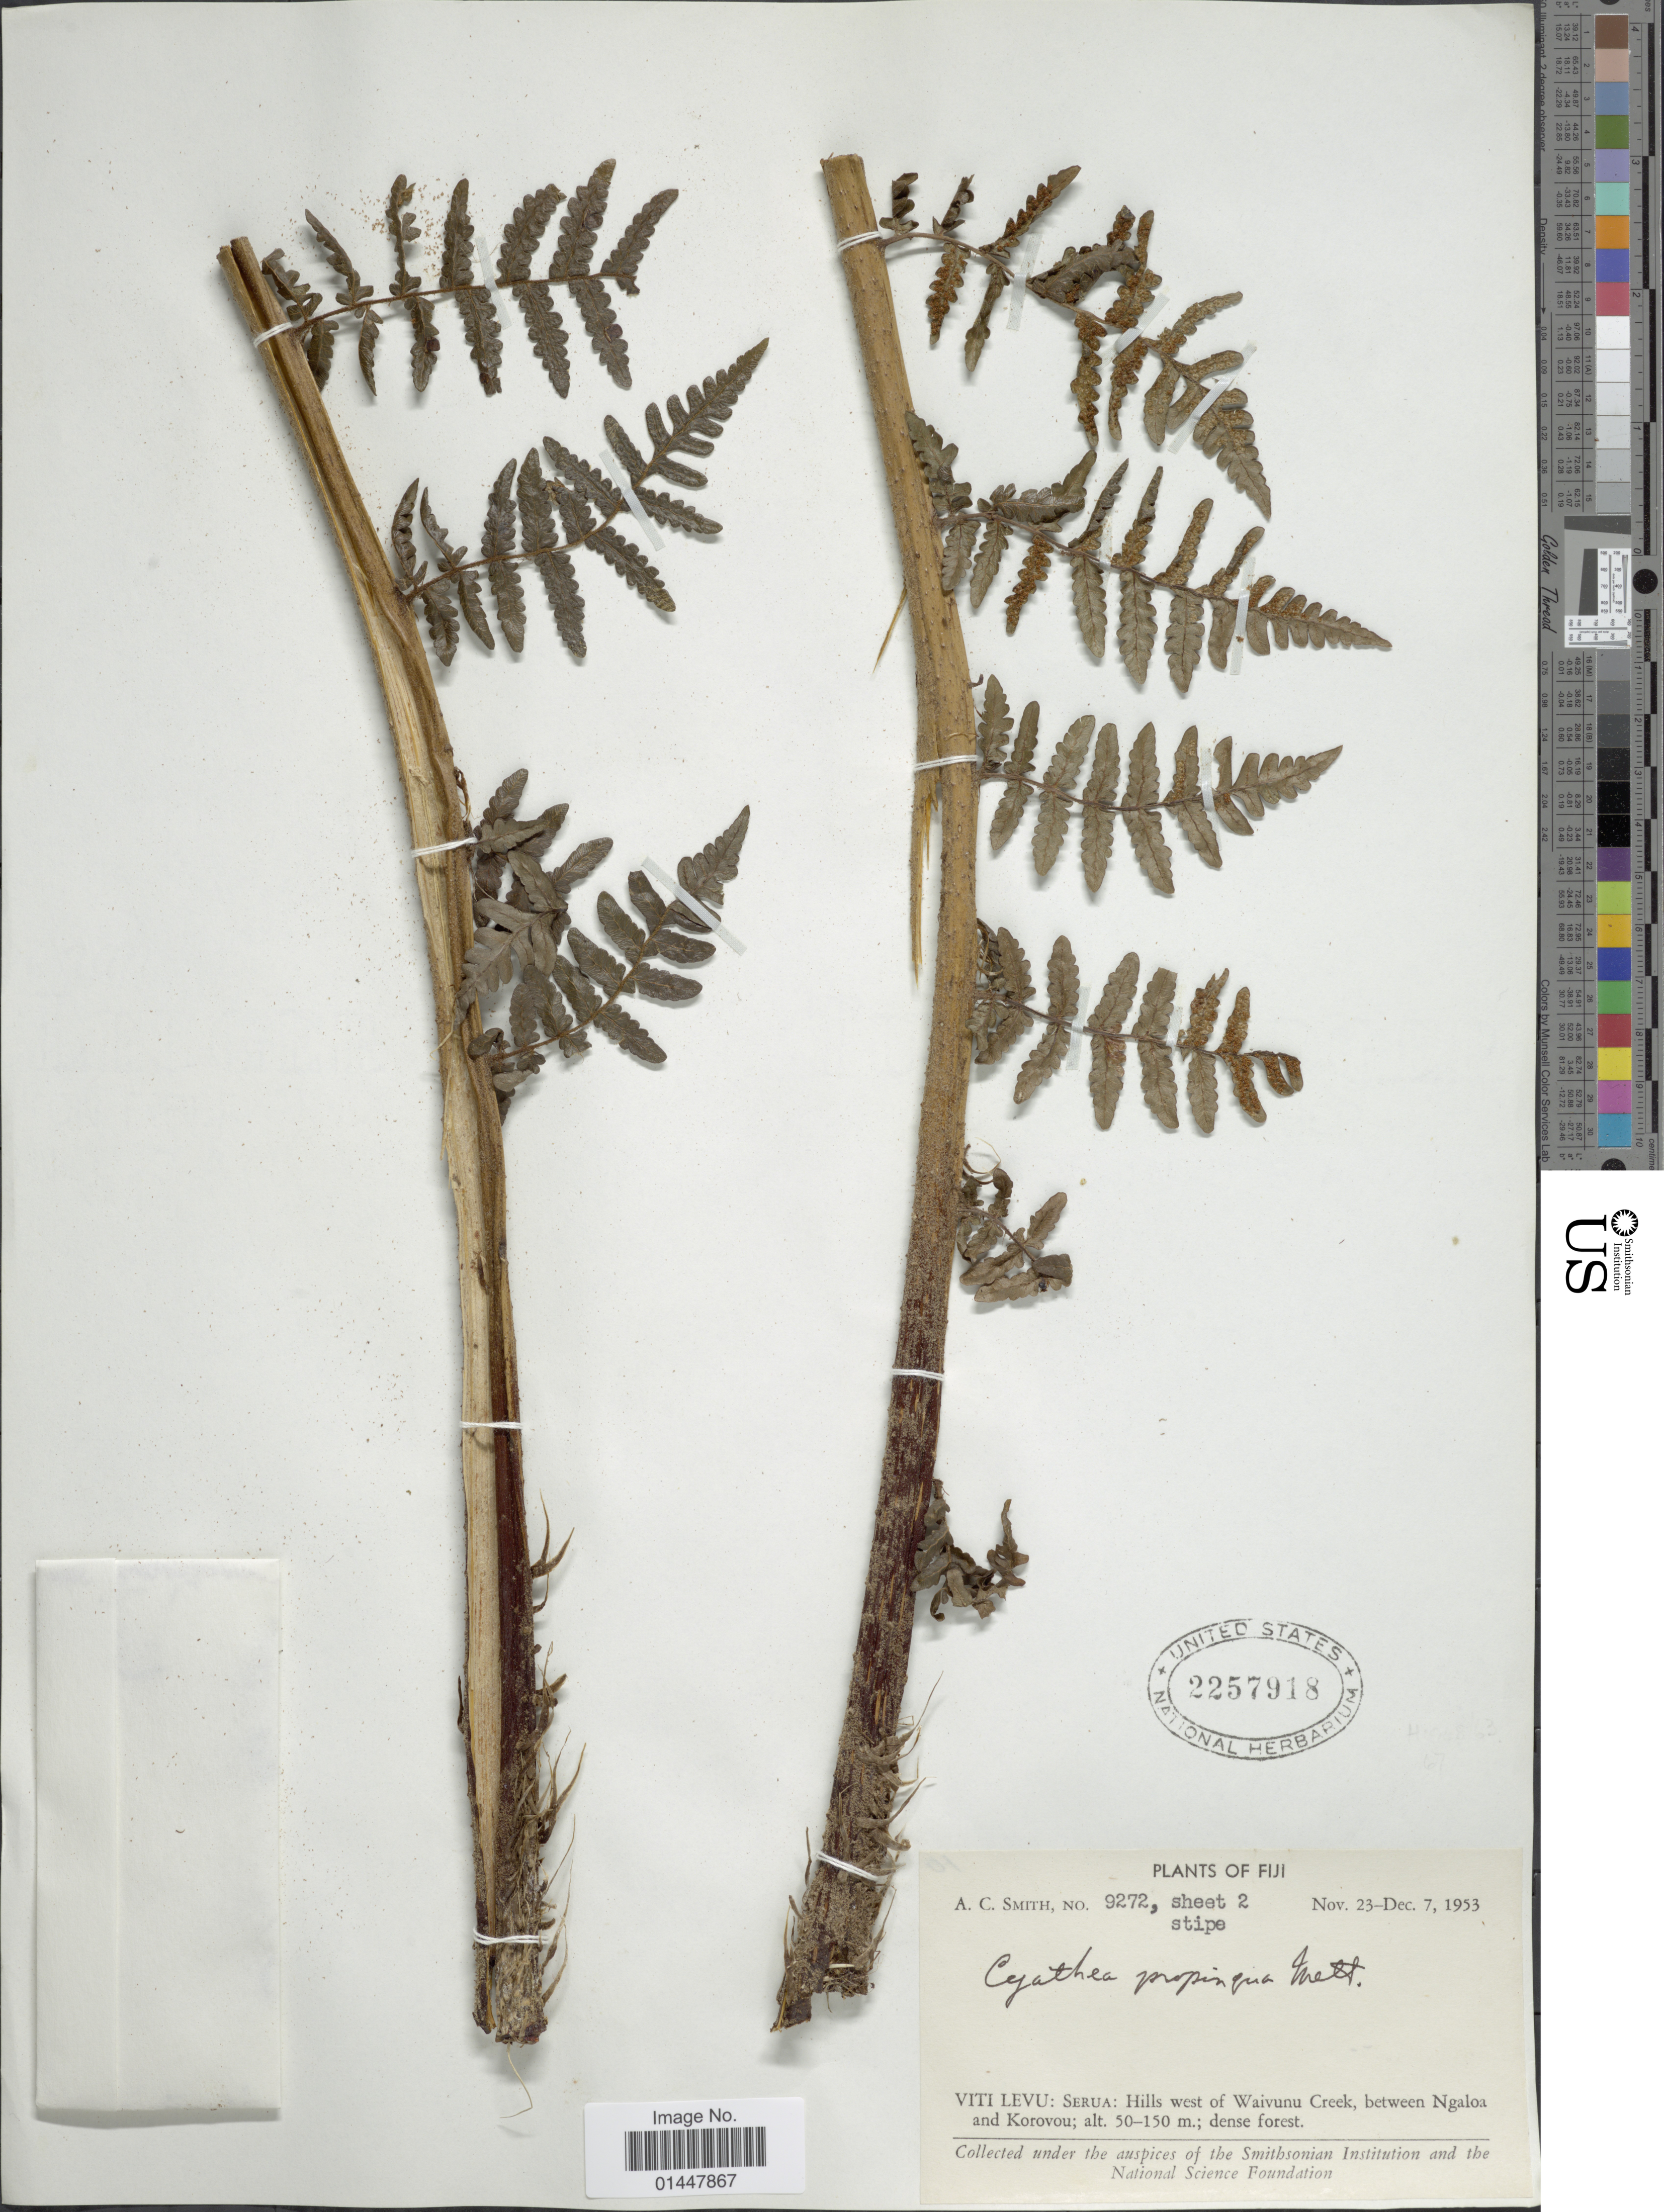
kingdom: Plantae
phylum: Tracheophyta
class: Polypodiopsida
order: Cyatheales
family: Cyatheaceae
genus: Sphaeropteris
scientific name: Sphaeropteris propinqua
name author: (Mett.) R.M. Tryon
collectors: A. C. Smith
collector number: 9272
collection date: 1953-11-23/1953-12-07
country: Fiji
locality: Viti Levu, Serua, Hills west of Waivunu Creek, between Ngaloa and Korovou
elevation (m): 50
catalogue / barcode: US 2257918